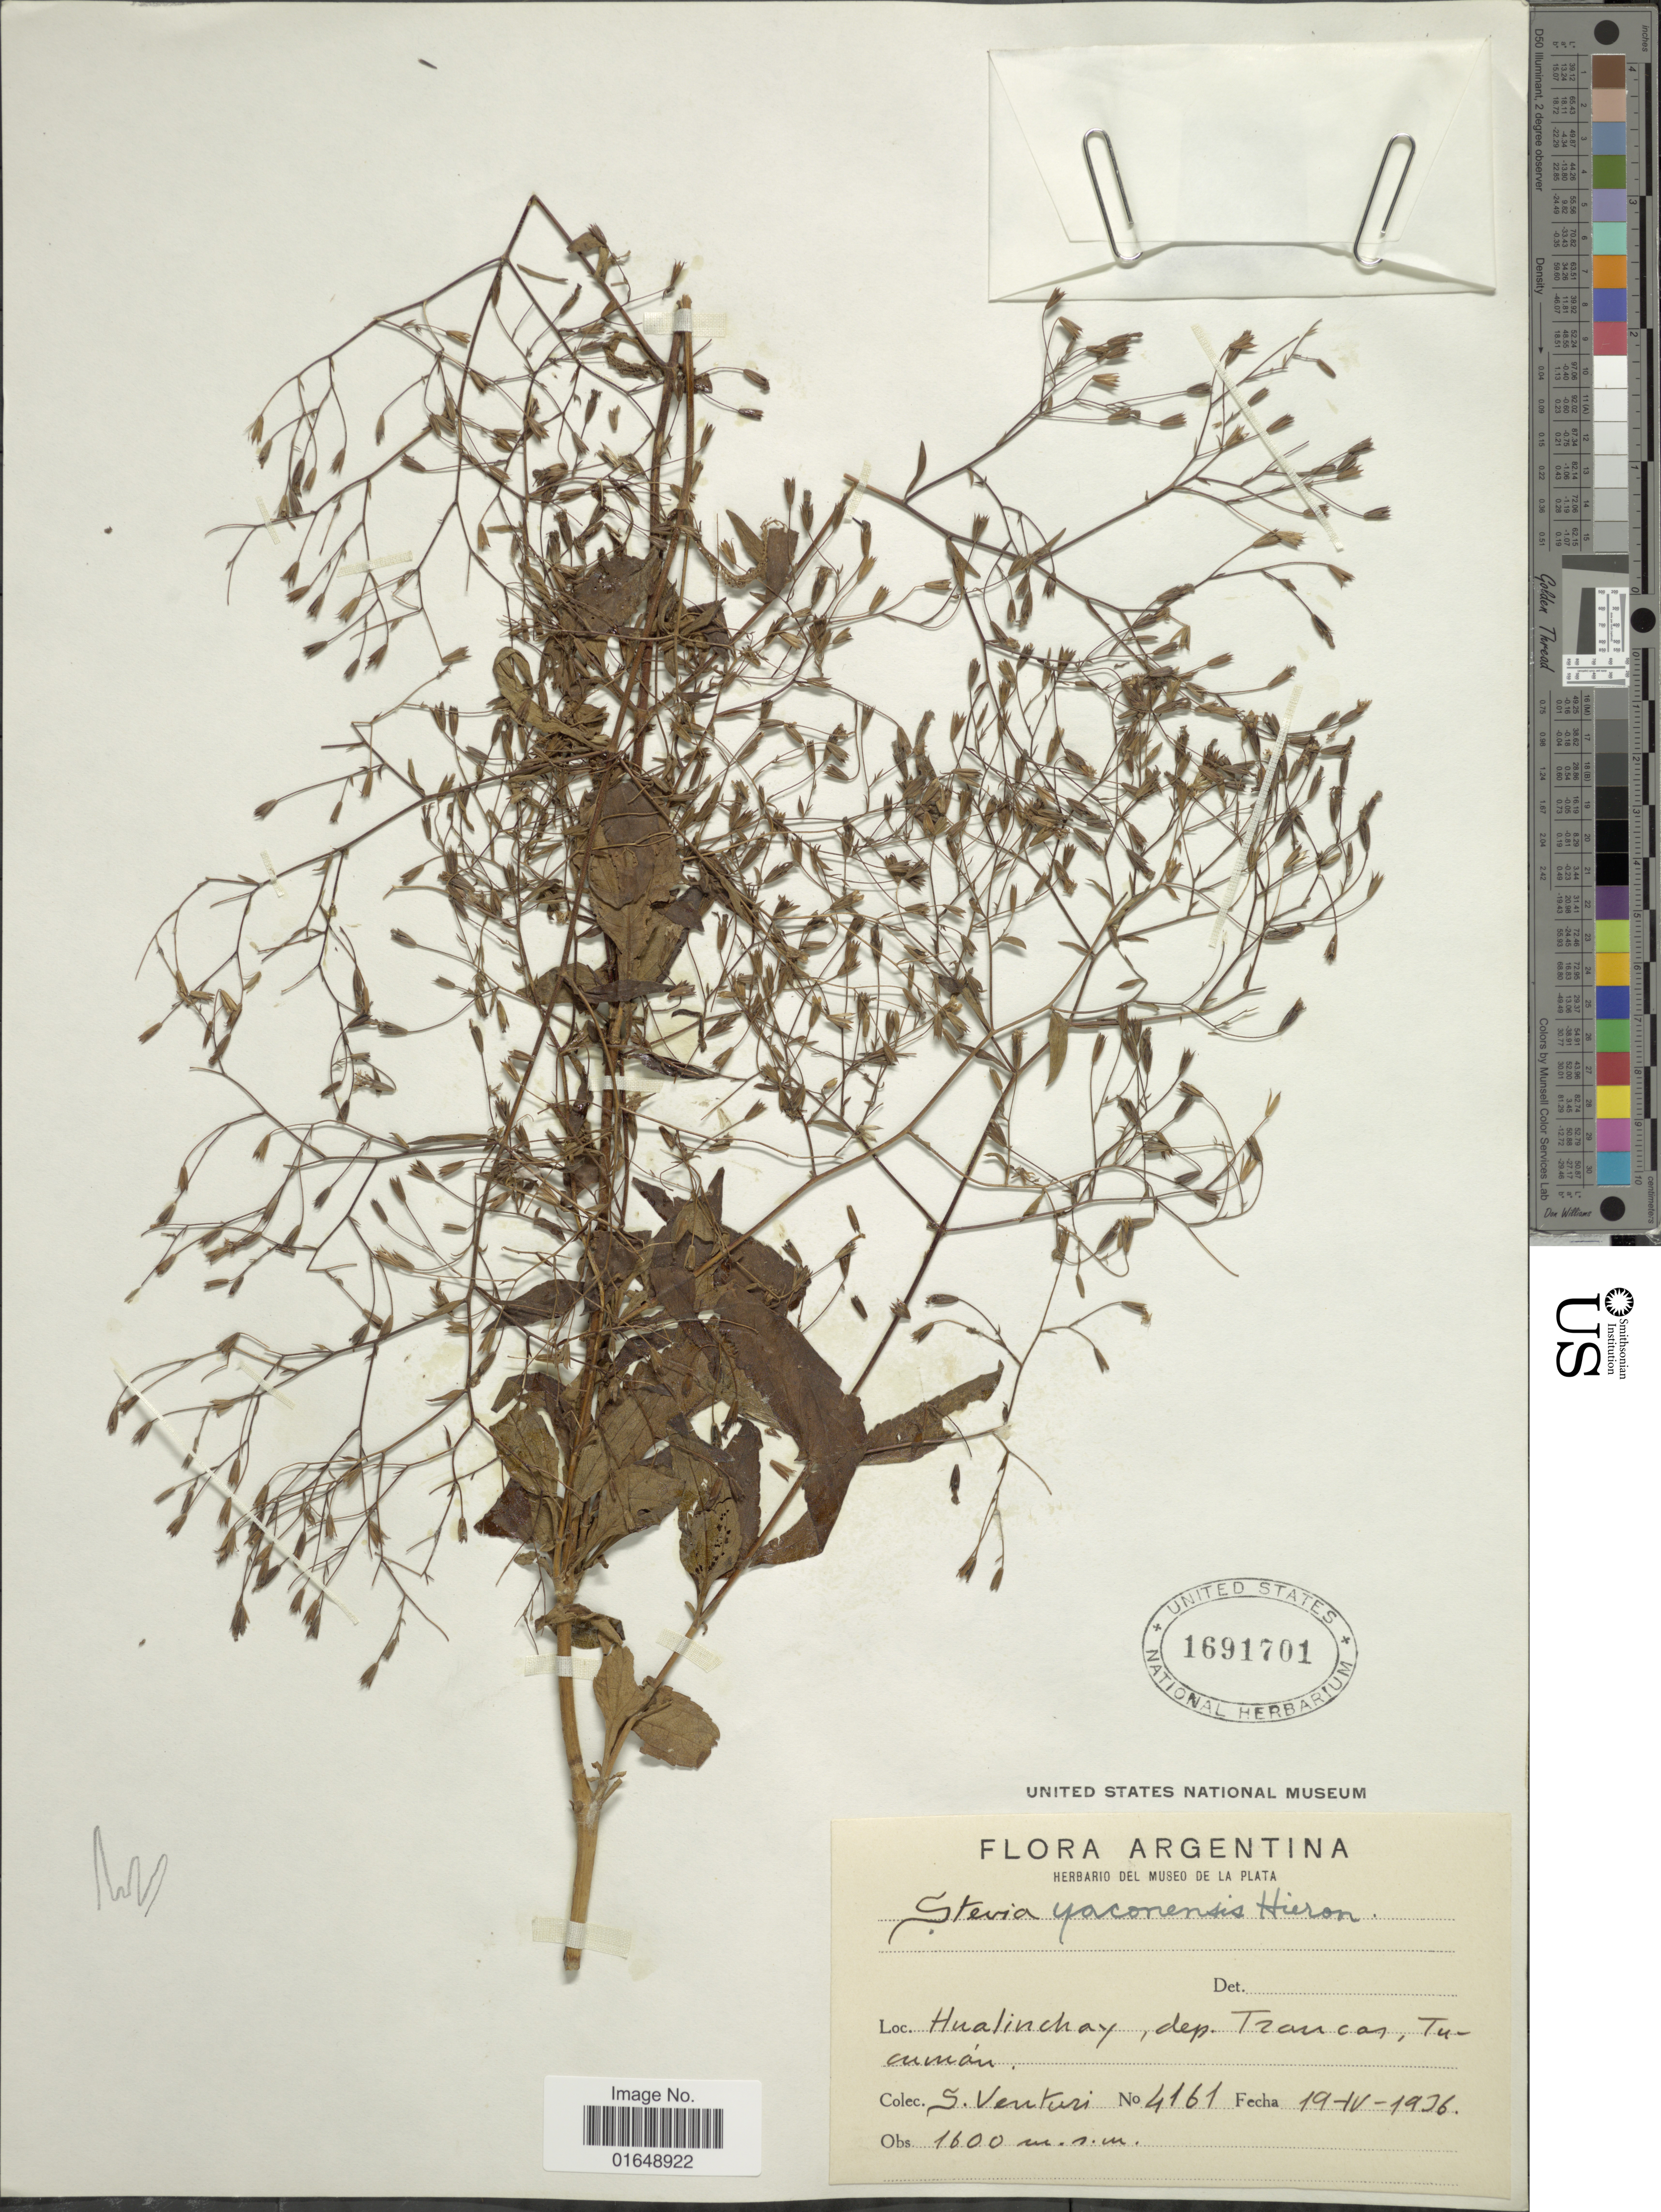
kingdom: Plantae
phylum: Tracheophyta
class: Magnoliopsida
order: Asterales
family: Asteraceae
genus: Stevia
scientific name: Stevia yaconensis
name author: Hieron.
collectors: S. Venturi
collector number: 4161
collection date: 1936-04-19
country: Argentina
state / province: Tucuman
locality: Hualinchay, dep. Trancas.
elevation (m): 1600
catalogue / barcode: US 1691701